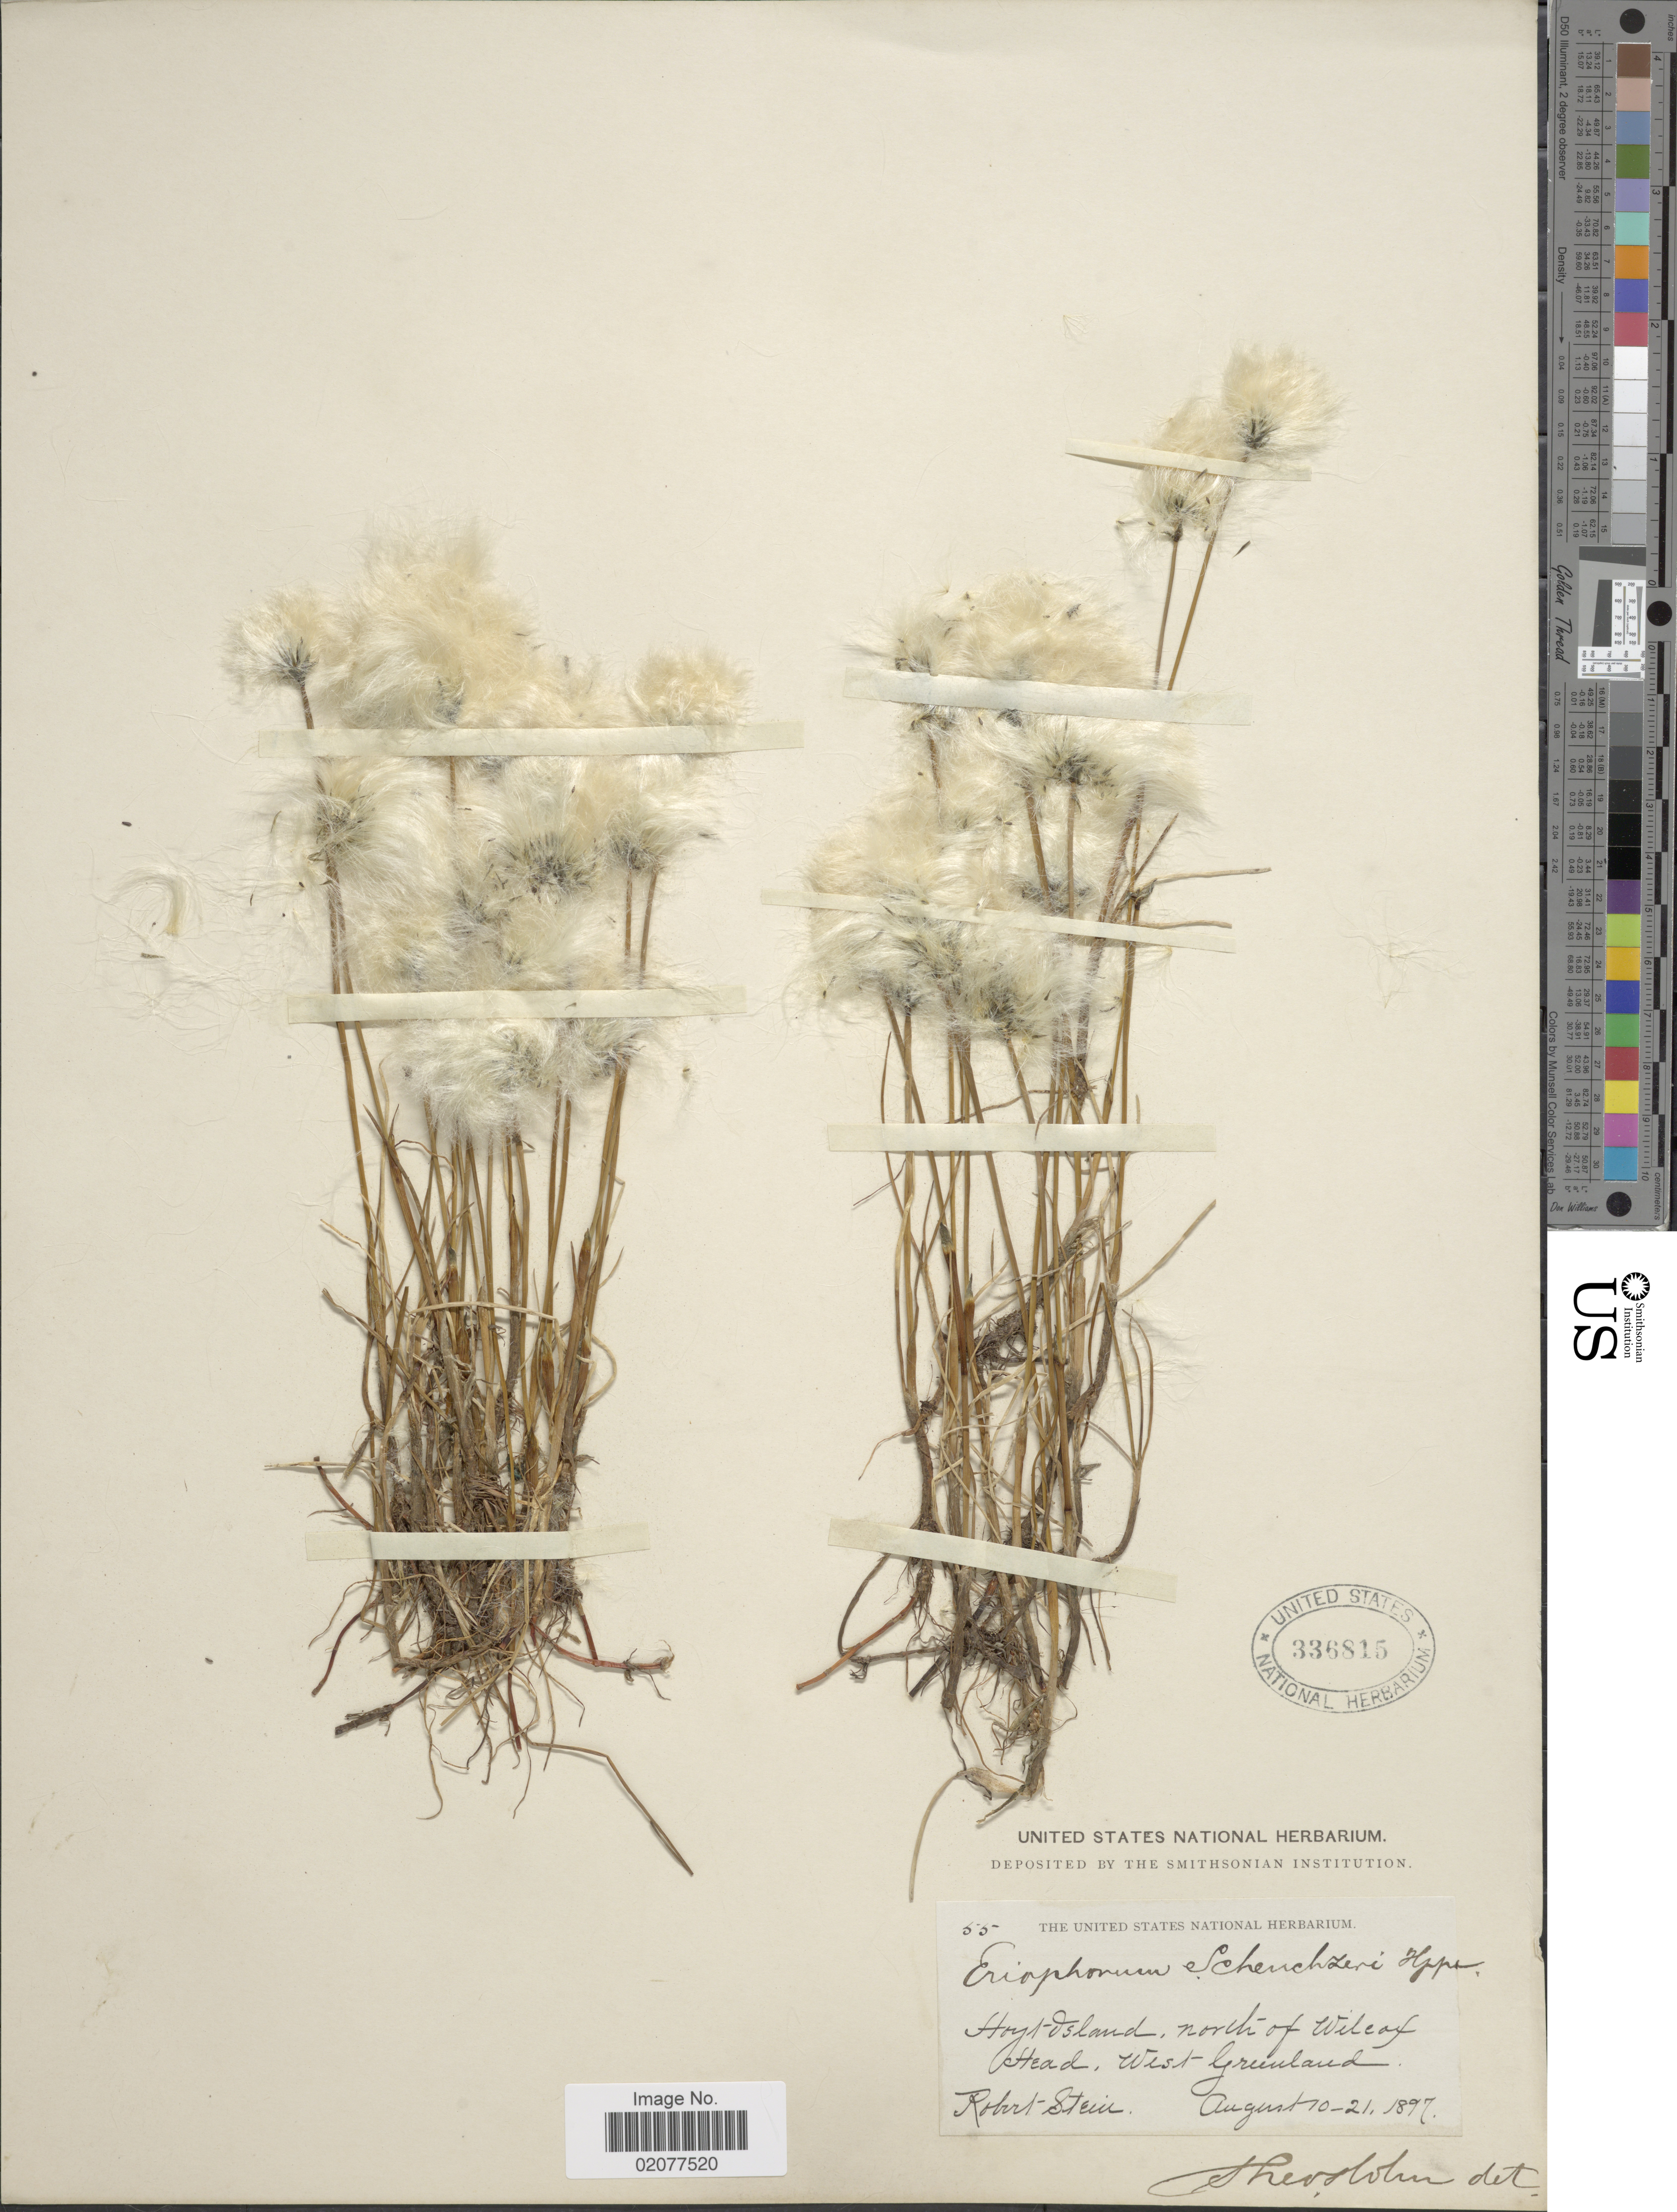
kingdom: Plantae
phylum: Tracheophyta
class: Liliopsida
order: Poales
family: Cyperaceae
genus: Eriophorum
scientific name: Eriophorum scheuchzeri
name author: Hoppe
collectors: R. Stein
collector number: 55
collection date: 1897-08-10/1897-08-21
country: Greenland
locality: Hoyt Island, north of Wilcox, head, West Greenland.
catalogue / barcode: US 336815